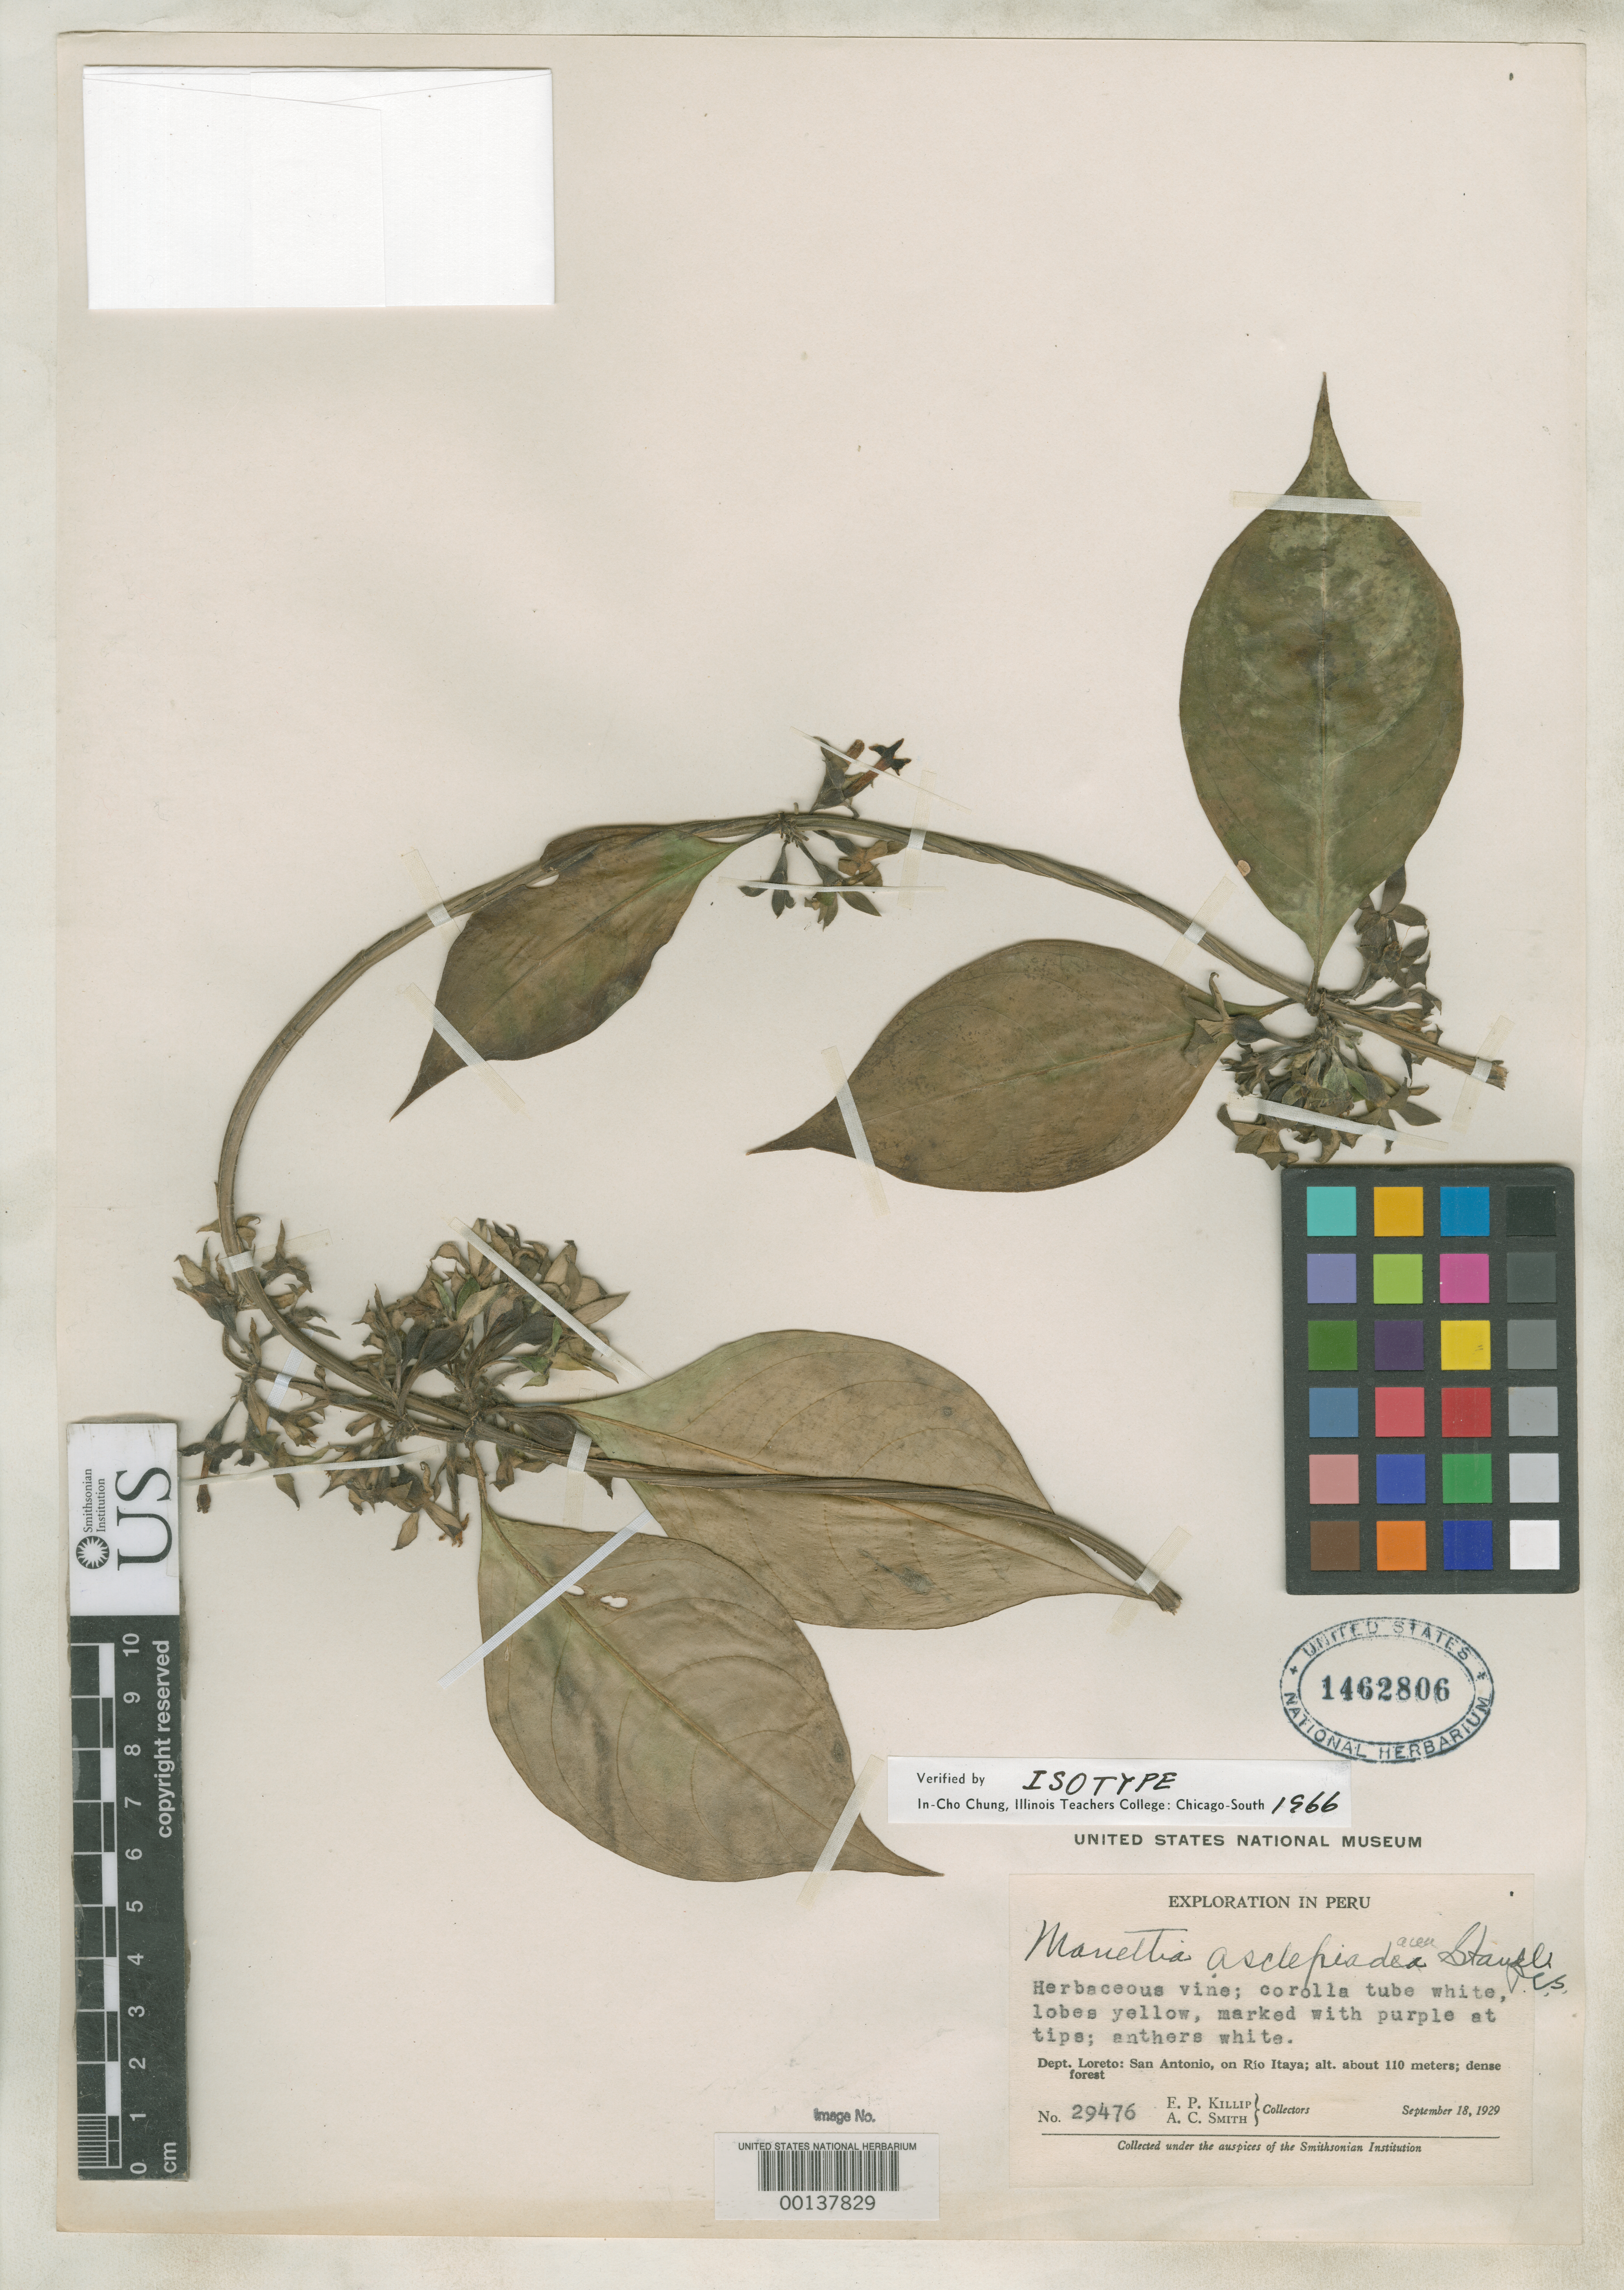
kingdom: Plantae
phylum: Tracheophyta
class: Magnoliopsida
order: Gentianales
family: Rubiaceae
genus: Manettia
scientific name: Manettia asclepiadacea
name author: Standl.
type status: Isotype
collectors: E. P. Killip & A. C. Smith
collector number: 29476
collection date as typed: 18 Sep 1929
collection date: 1929-09-18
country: Peru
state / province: Loreto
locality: San Antonio, Rio Itaya.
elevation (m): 110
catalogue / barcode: US 1462806